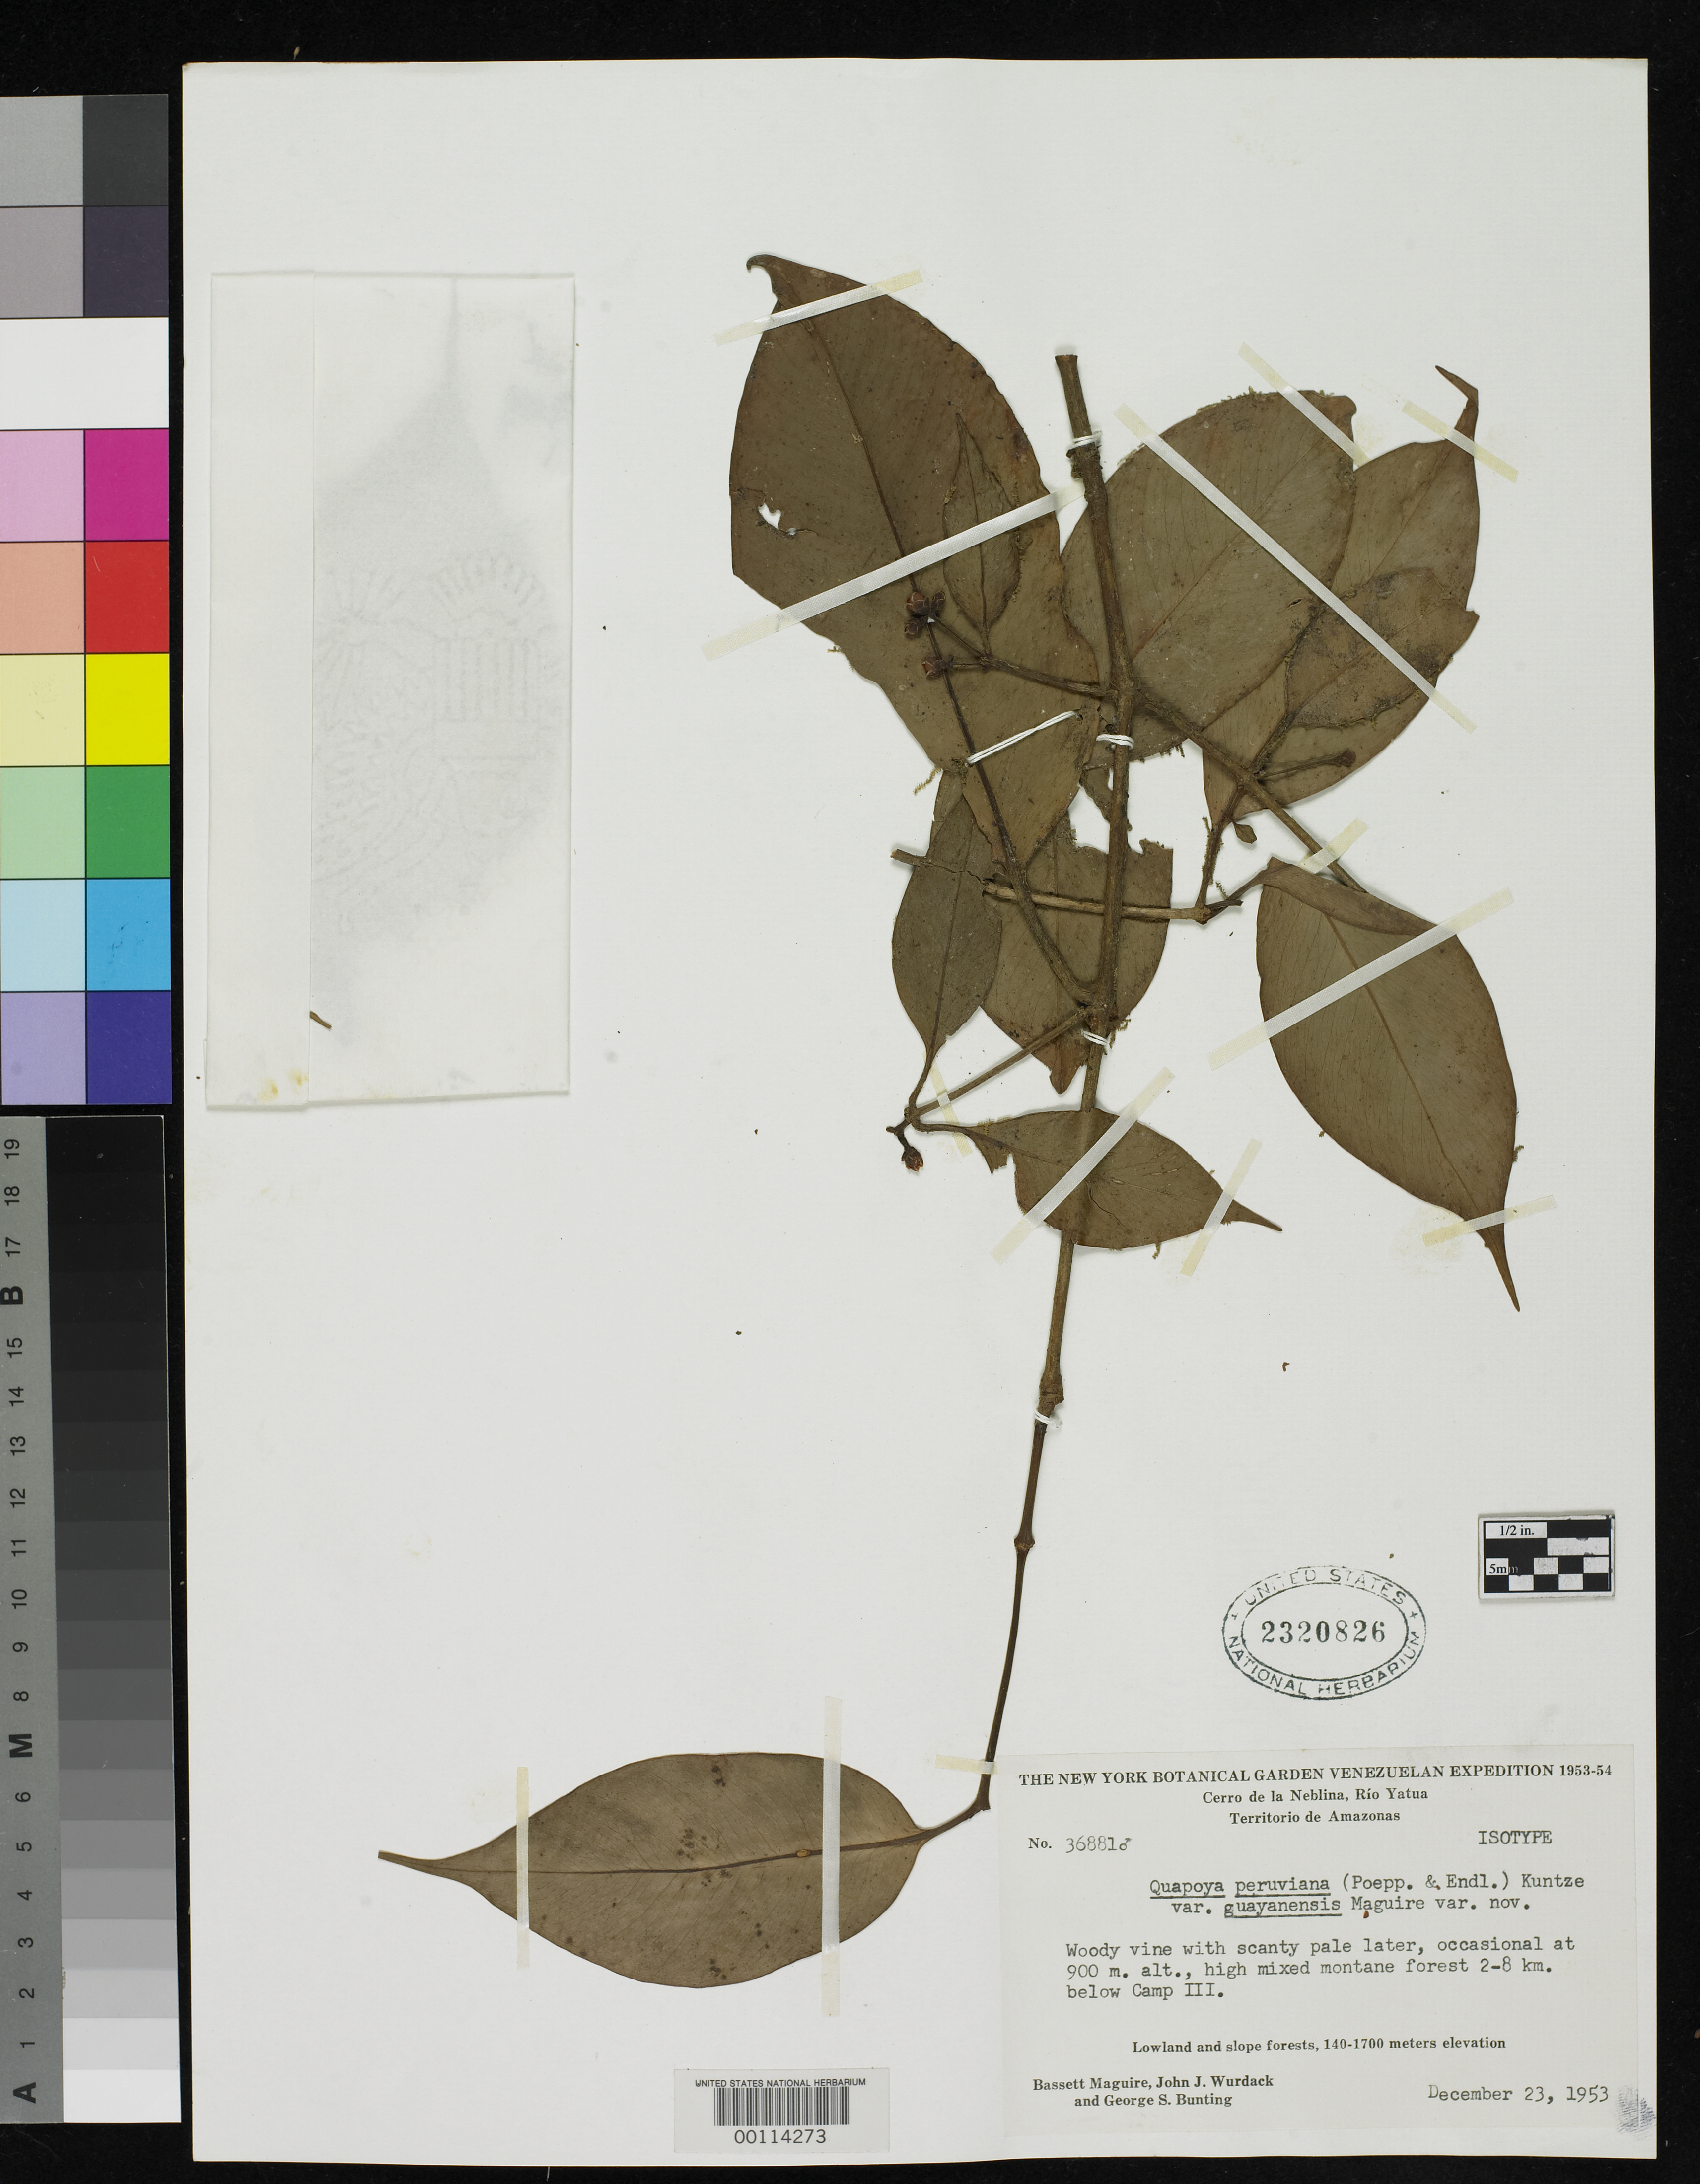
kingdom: Plantae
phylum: Tracheophyta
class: Magnoliopsida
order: Malpighiales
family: Clusiaceae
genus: Quapoya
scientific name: Quapoya peruviana var. guayanensis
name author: Maguire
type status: Isotype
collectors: B. Maguire, J. J. Wurdack & G. S. Bunting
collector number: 36881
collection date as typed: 23 Dec 1953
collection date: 1953-12-23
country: Venezuela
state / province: Amazonas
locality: Cerro de La Neblina, Rio Yatua, below camp 3.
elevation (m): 1400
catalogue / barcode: US 2320826